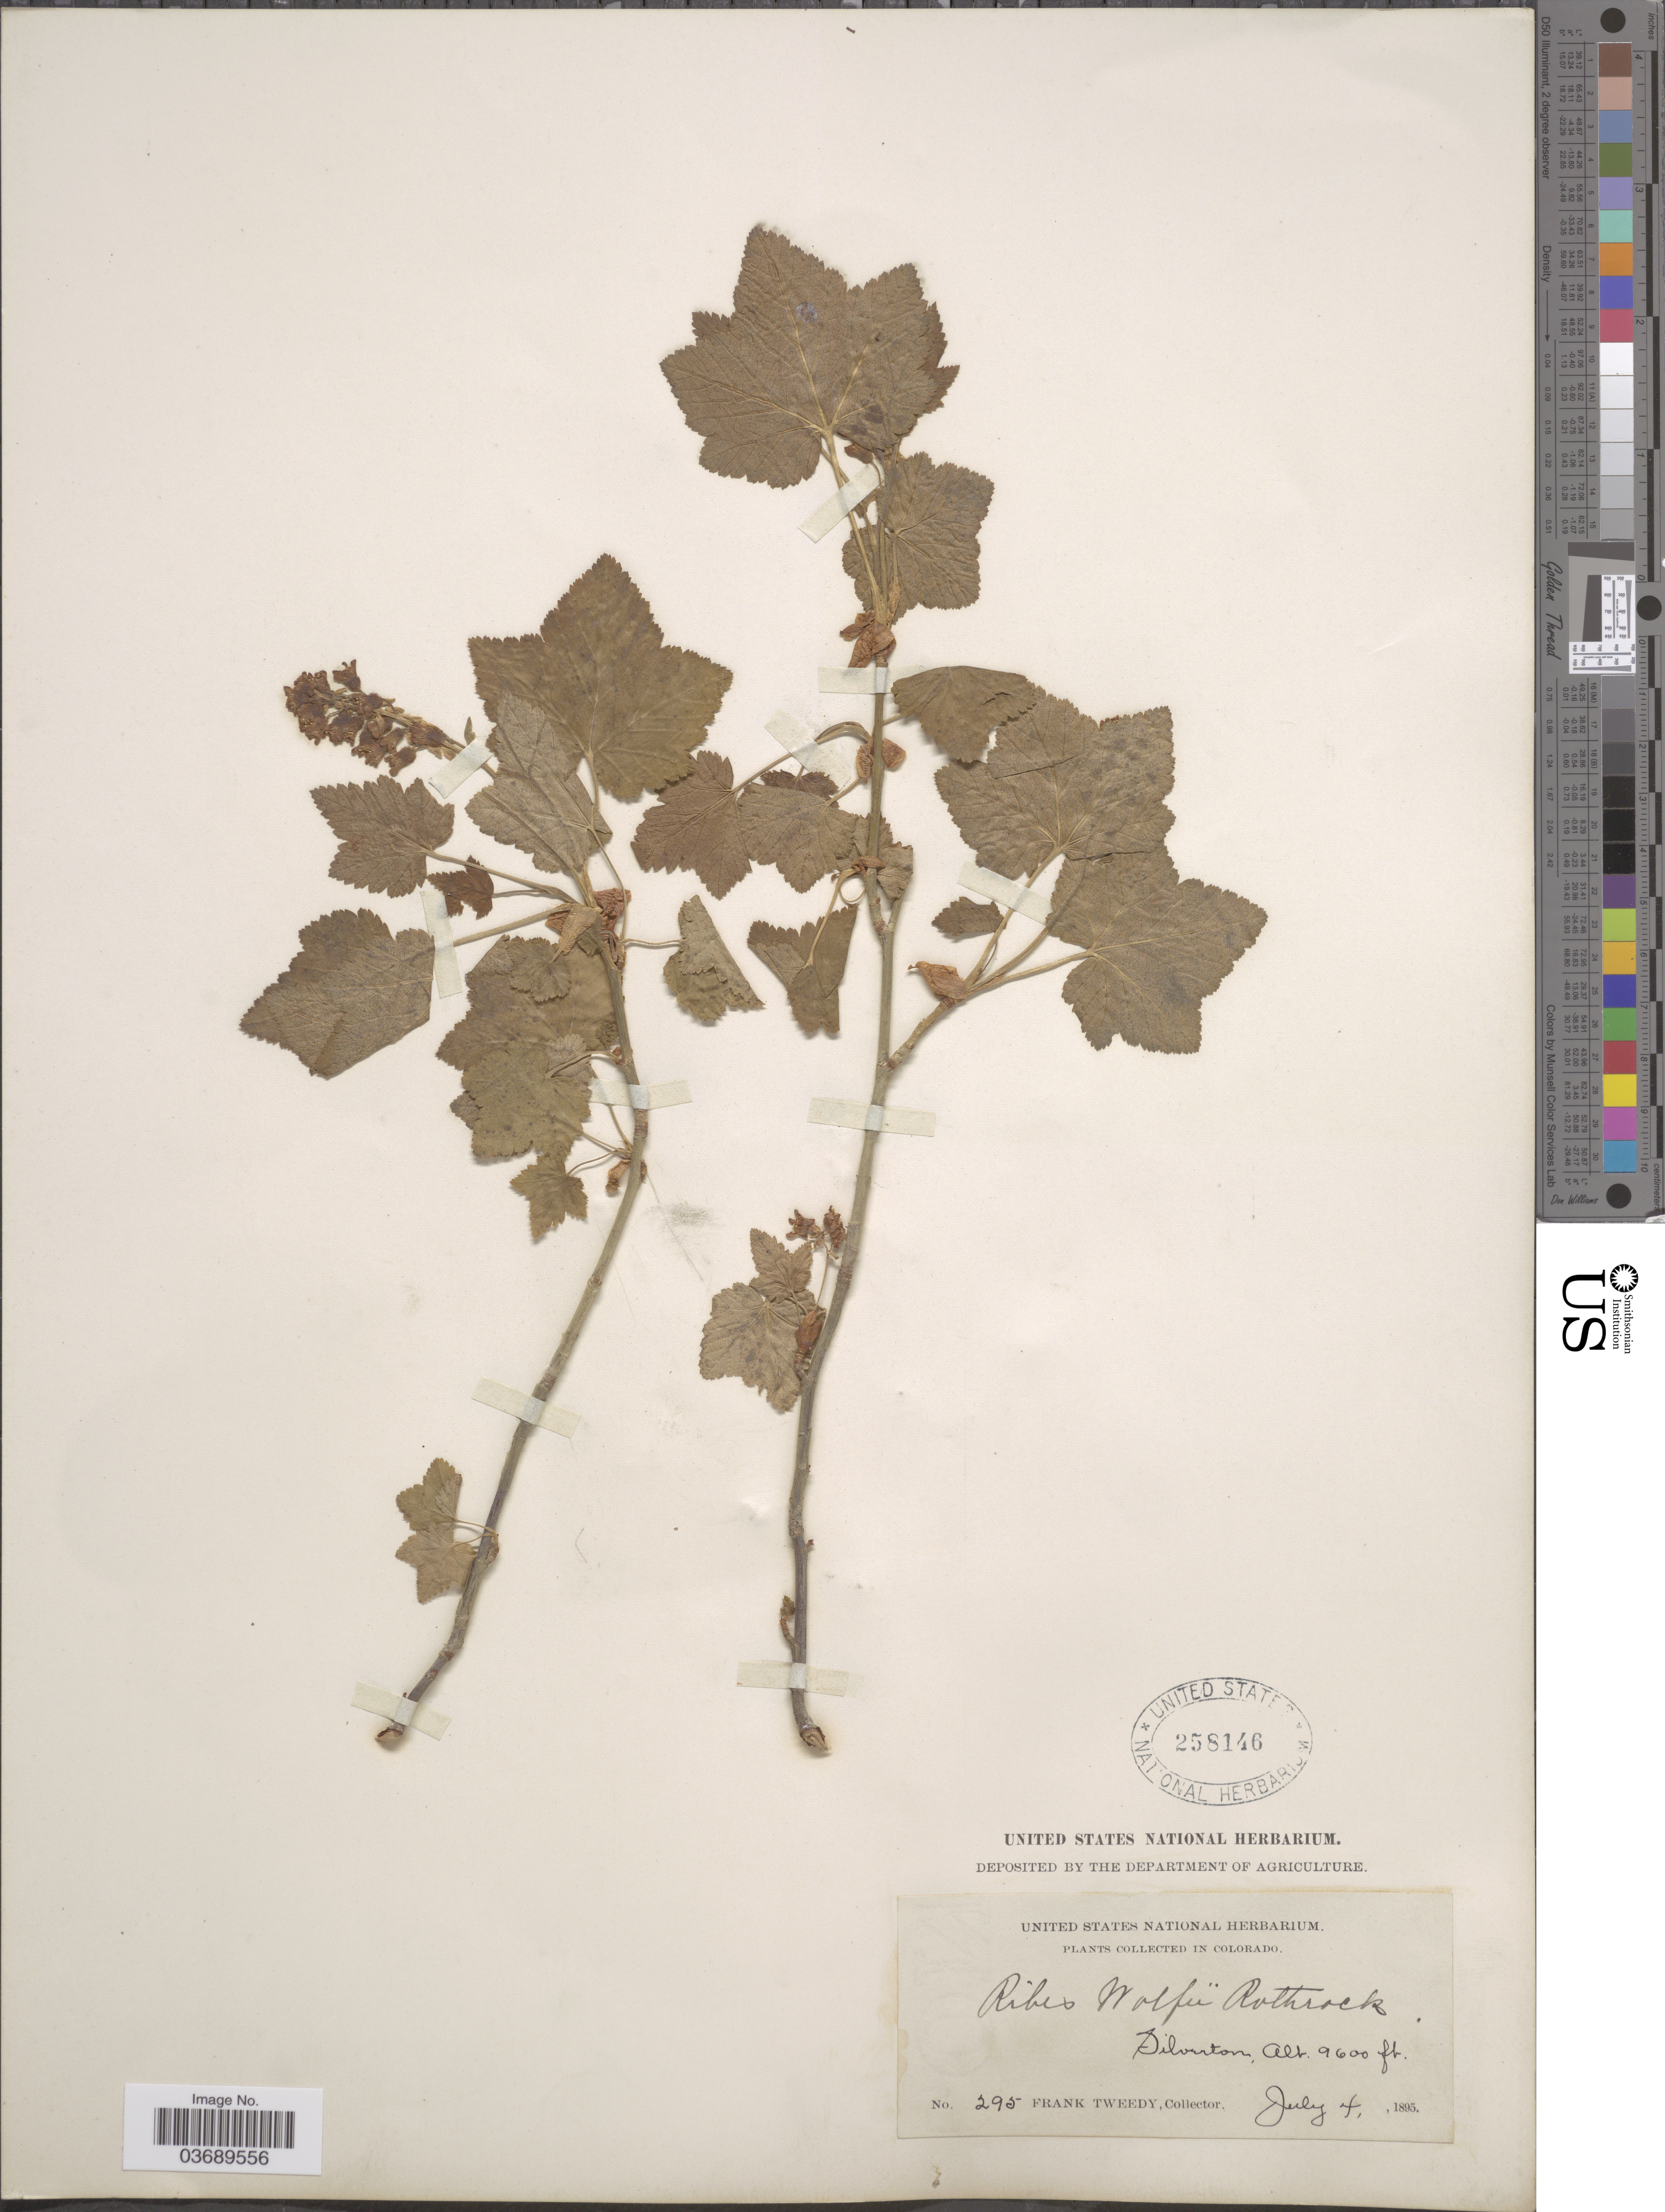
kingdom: Plantae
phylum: Tracheophyta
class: Magnoliopsida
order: Saxifragales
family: Grossulariaceae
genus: Ribes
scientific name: Ribes wolfii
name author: Rothr.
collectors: F. Tweedy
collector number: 295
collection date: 1895-07-04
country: United States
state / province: Colorado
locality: Silverton.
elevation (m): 2926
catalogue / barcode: US 258146